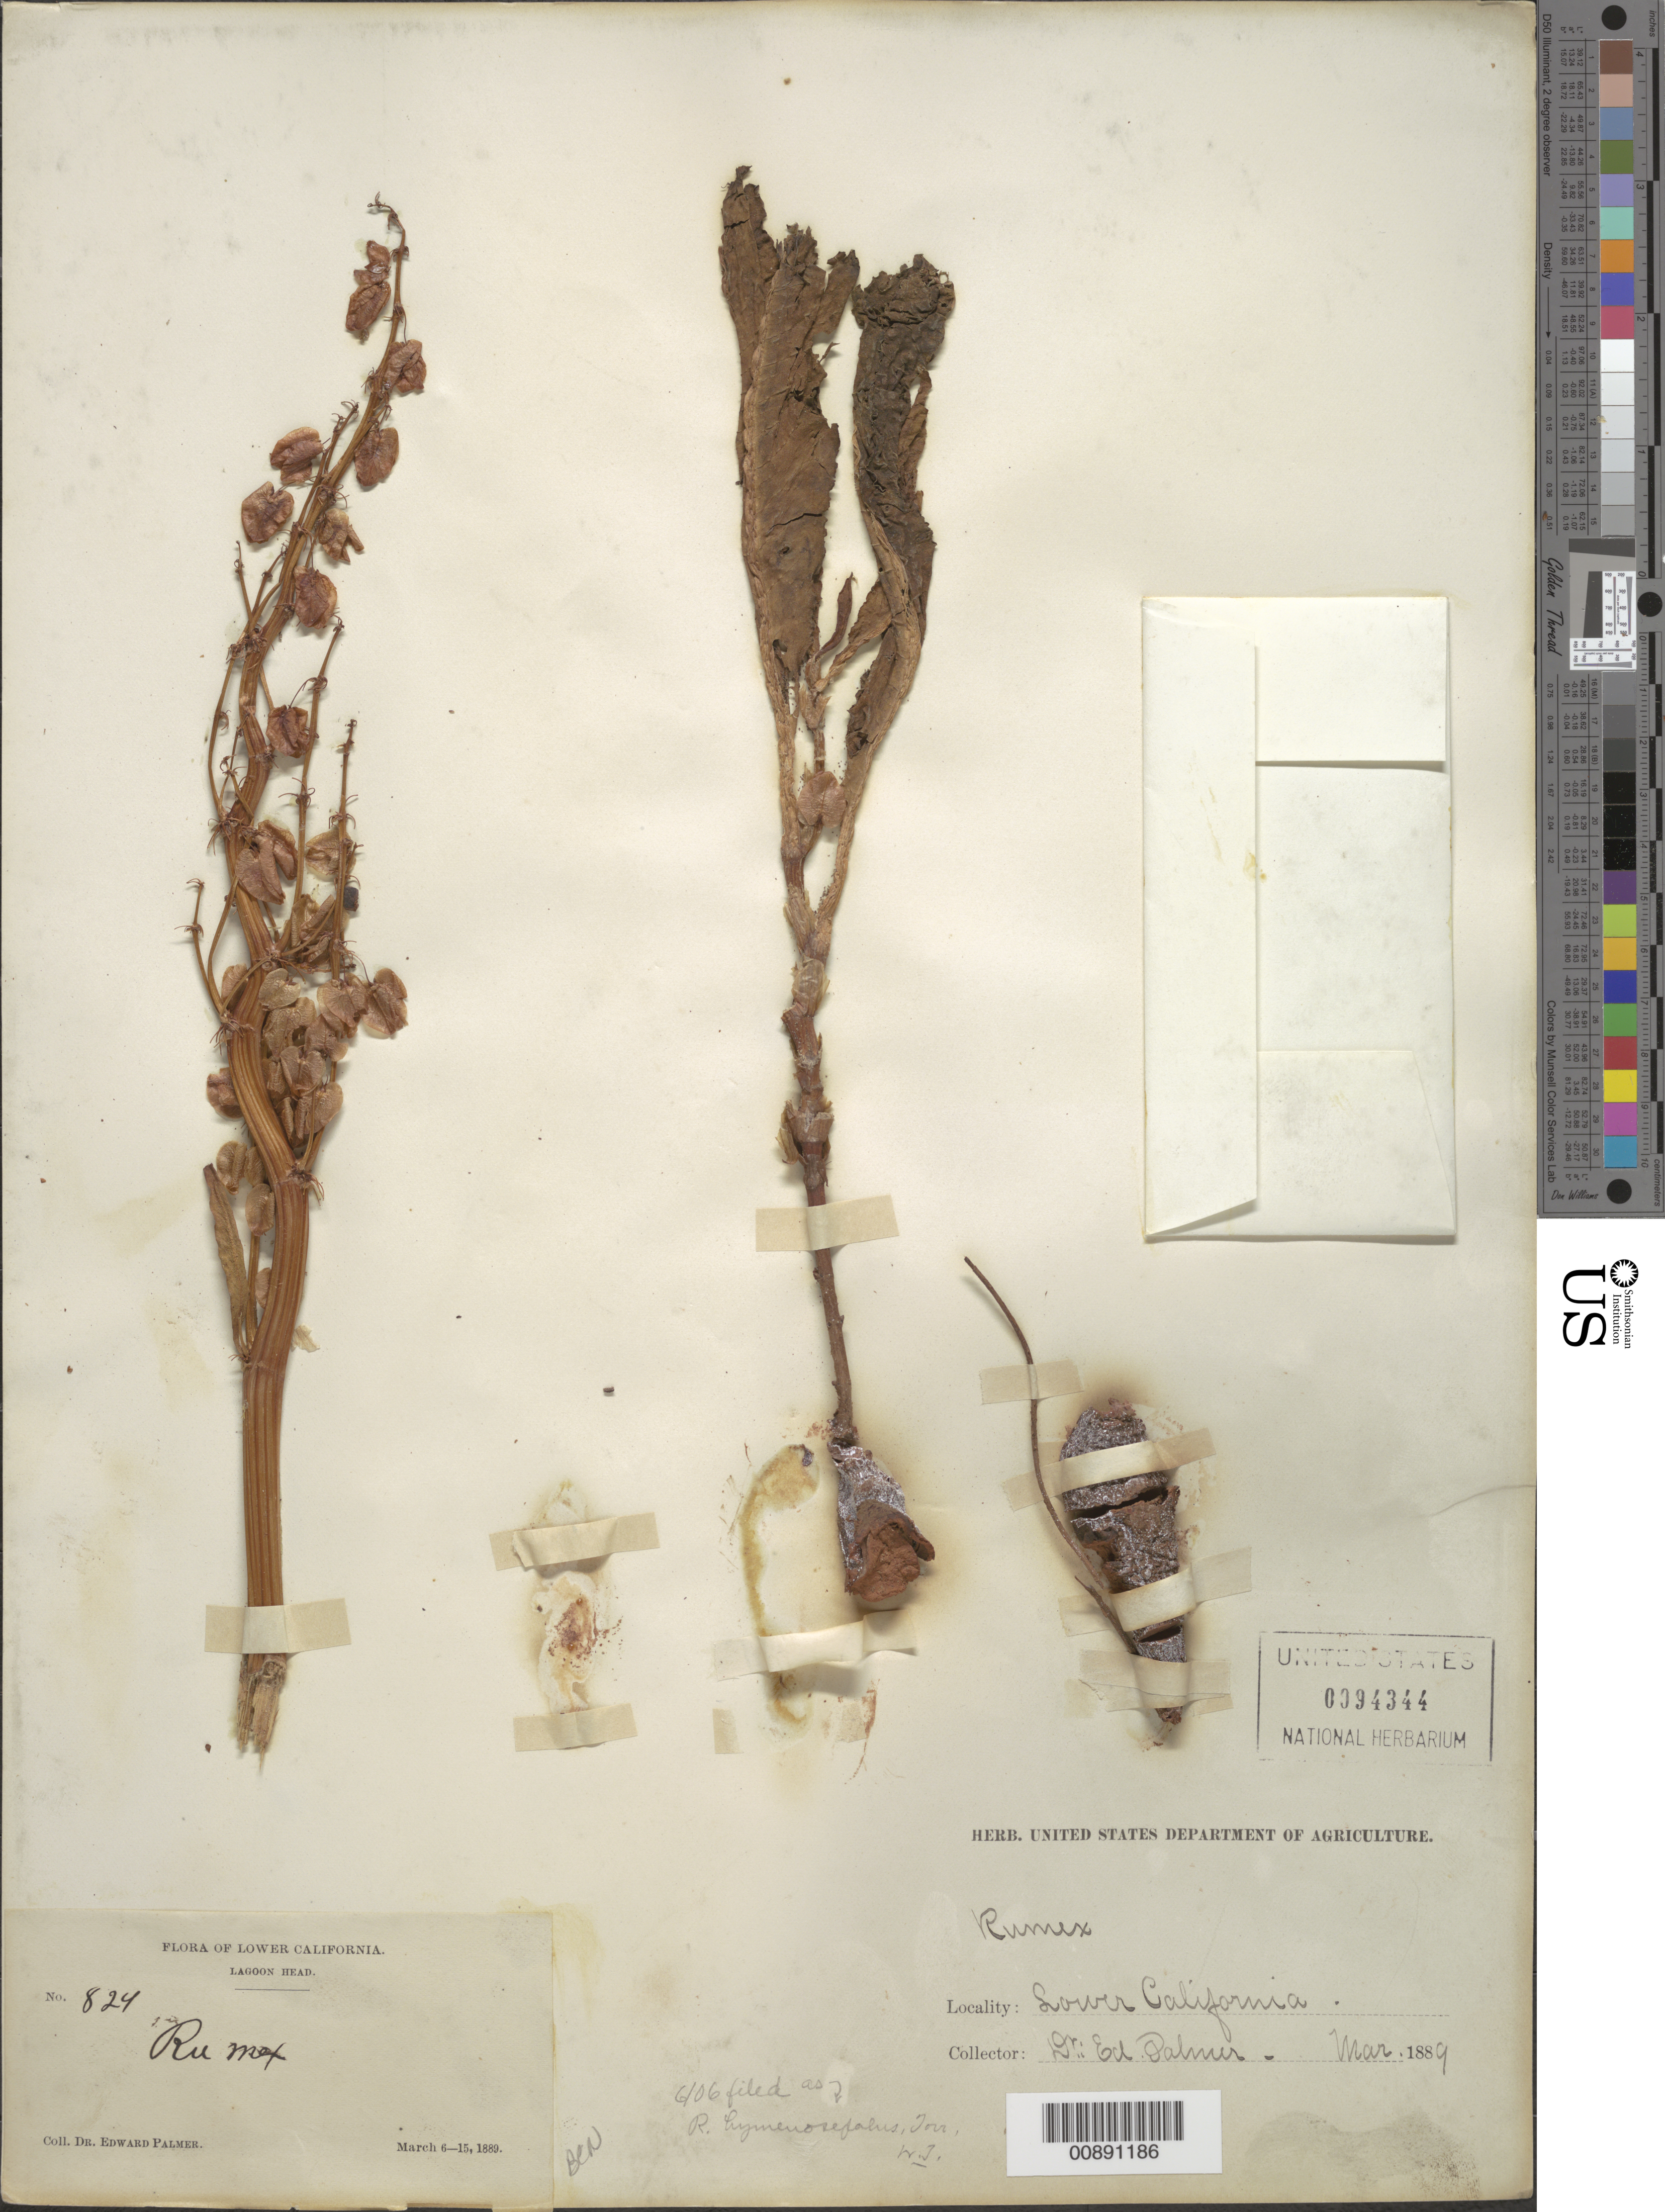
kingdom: Plantae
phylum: Tracheophyta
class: Magnoliopsida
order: Caryophyllales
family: Polygonaceae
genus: Rumex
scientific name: Rumex hymenosepalus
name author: Torr.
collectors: E. Palmer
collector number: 824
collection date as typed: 06 Mar 1889 to 15 Mar 1889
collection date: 1889-03-06/1889-03-15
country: Mexico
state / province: Baja California Norte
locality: Lower California, Lagoon Head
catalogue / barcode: US 94344